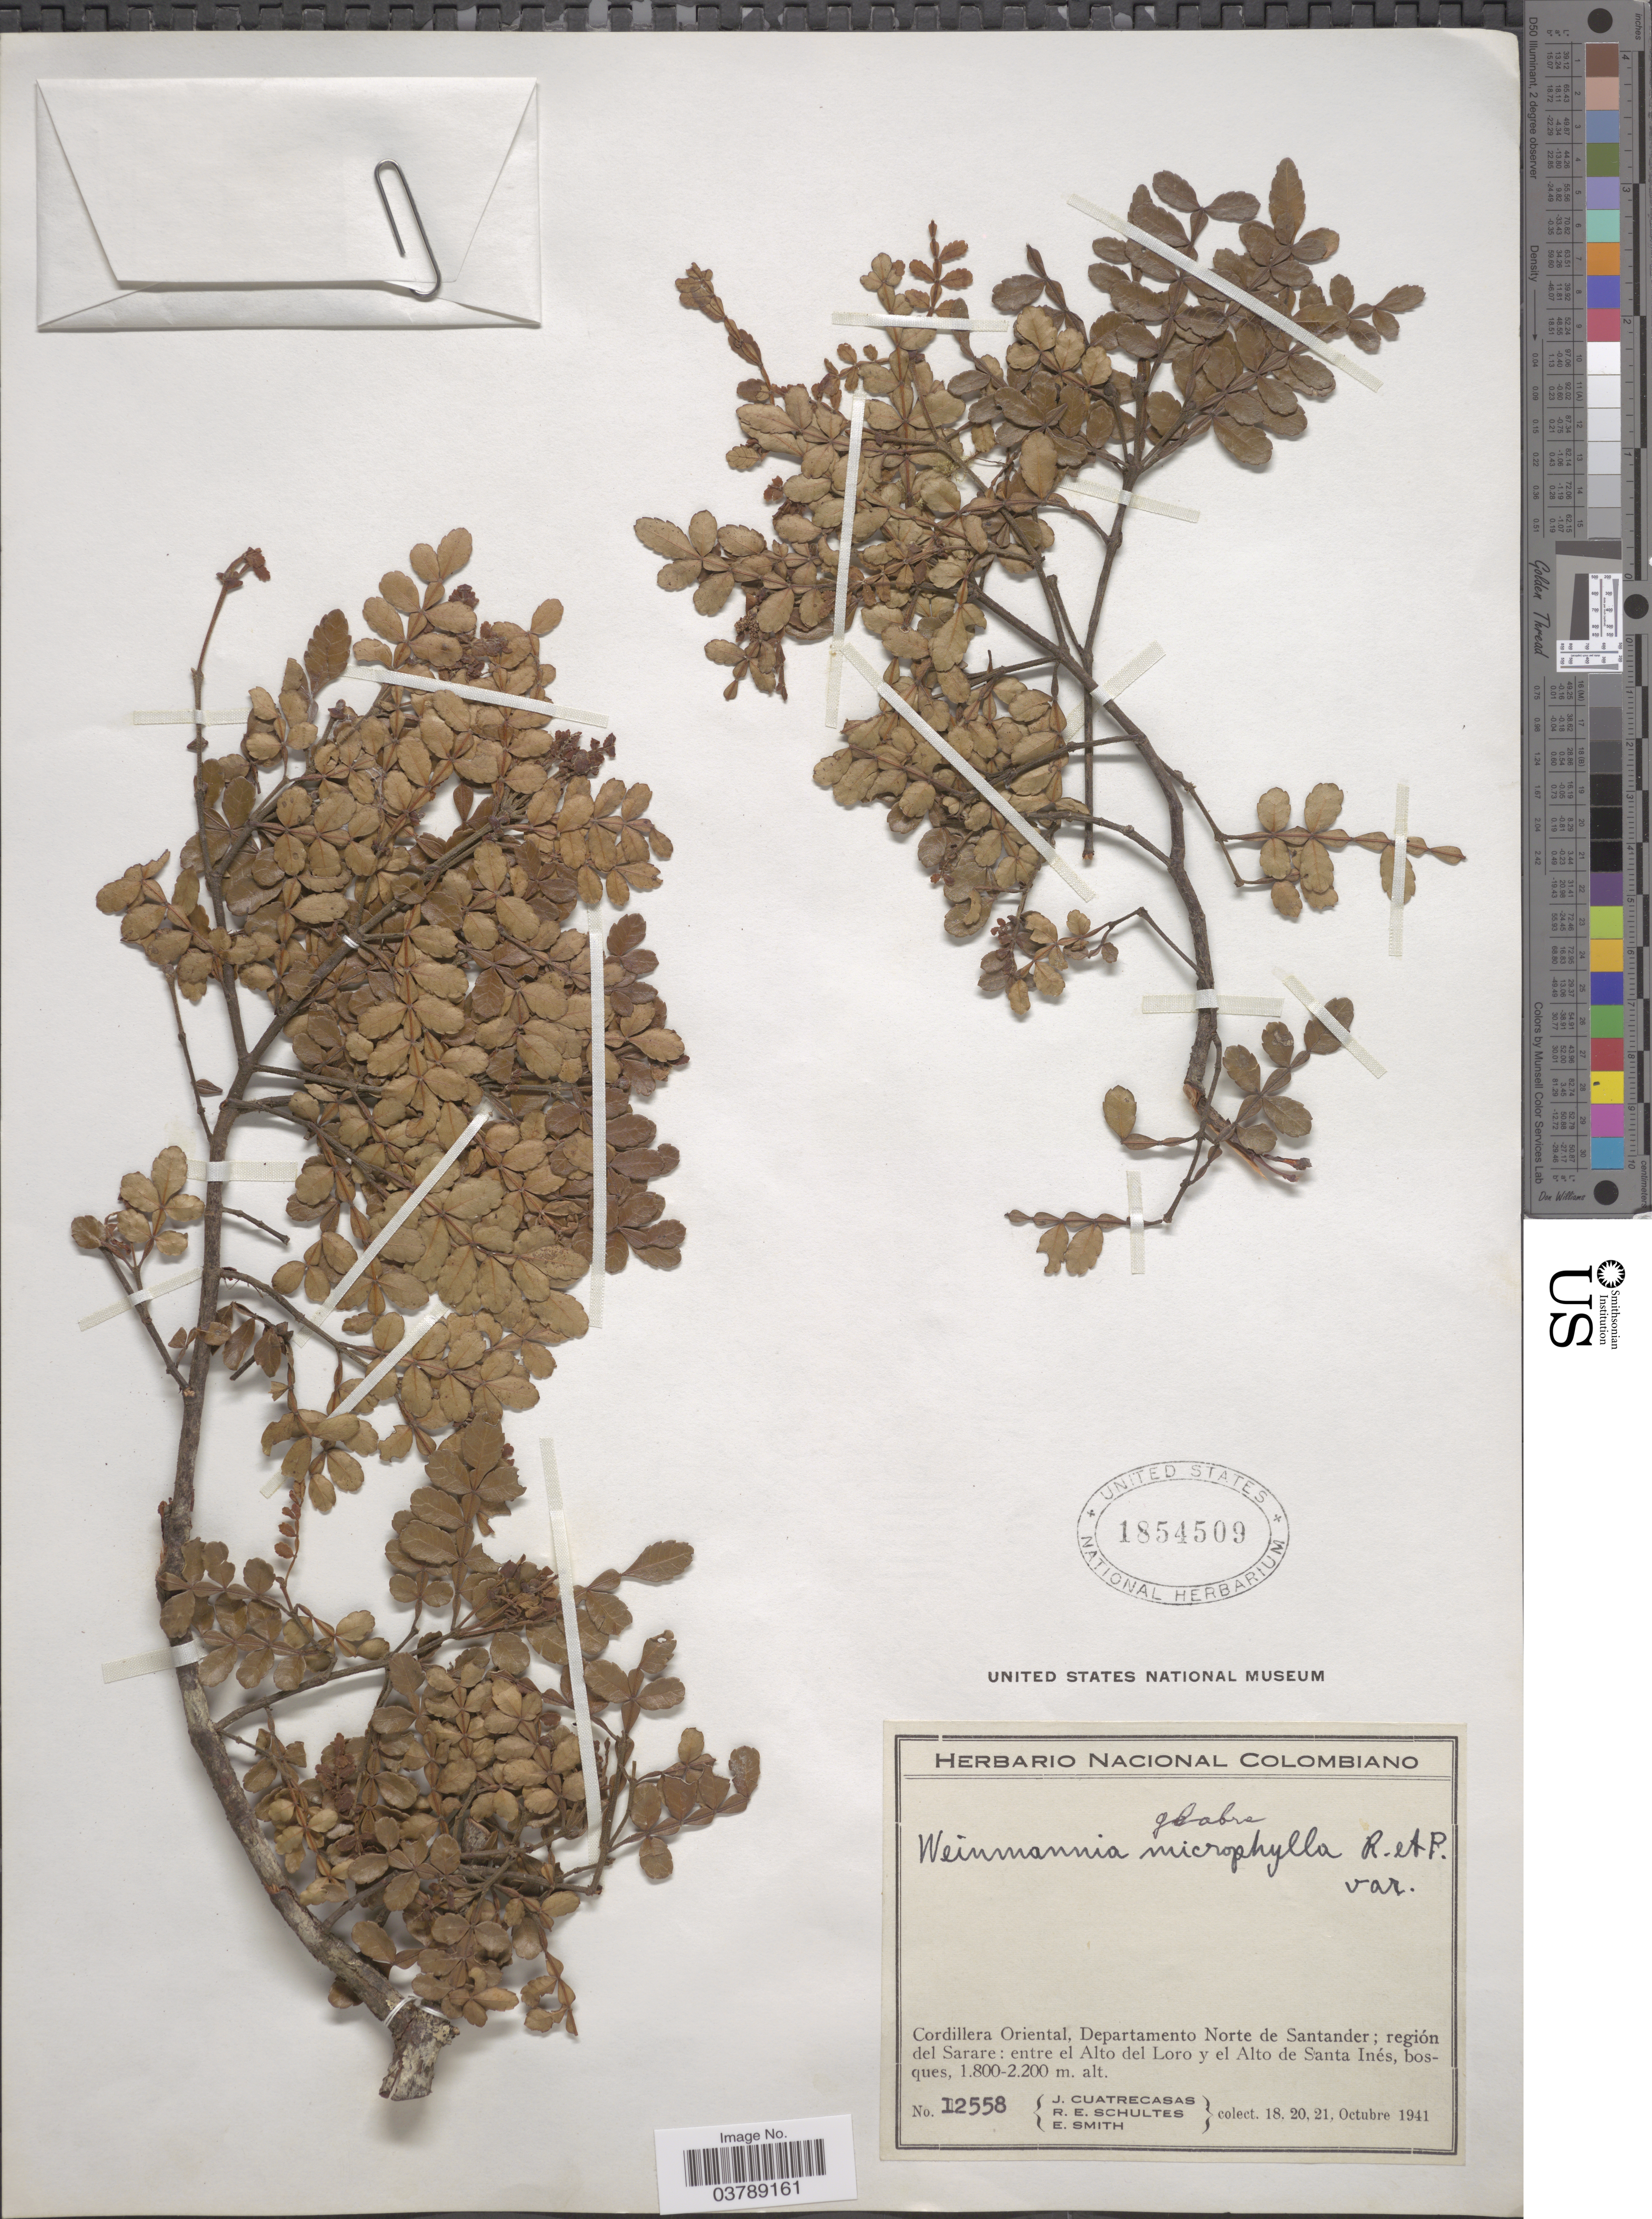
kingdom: Plantae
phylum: Tracheophyta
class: Magnoliopsida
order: Oxalidales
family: Cunoniaceae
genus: Weinmannia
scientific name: Weinmannia fagaroides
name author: Kunth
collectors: J. Cuatrecasas, R. E. Schultes & E. Smith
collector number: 12558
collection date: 1941-10-18/1941-10-21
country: Colombia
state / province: Norte de Santander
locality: Cordillera Oriental, Departamento Norte de Santander; región del Sarare: entre el Alto del Loro y el Alto de Santa Inés.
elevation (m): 1800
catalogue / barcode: US 1854509